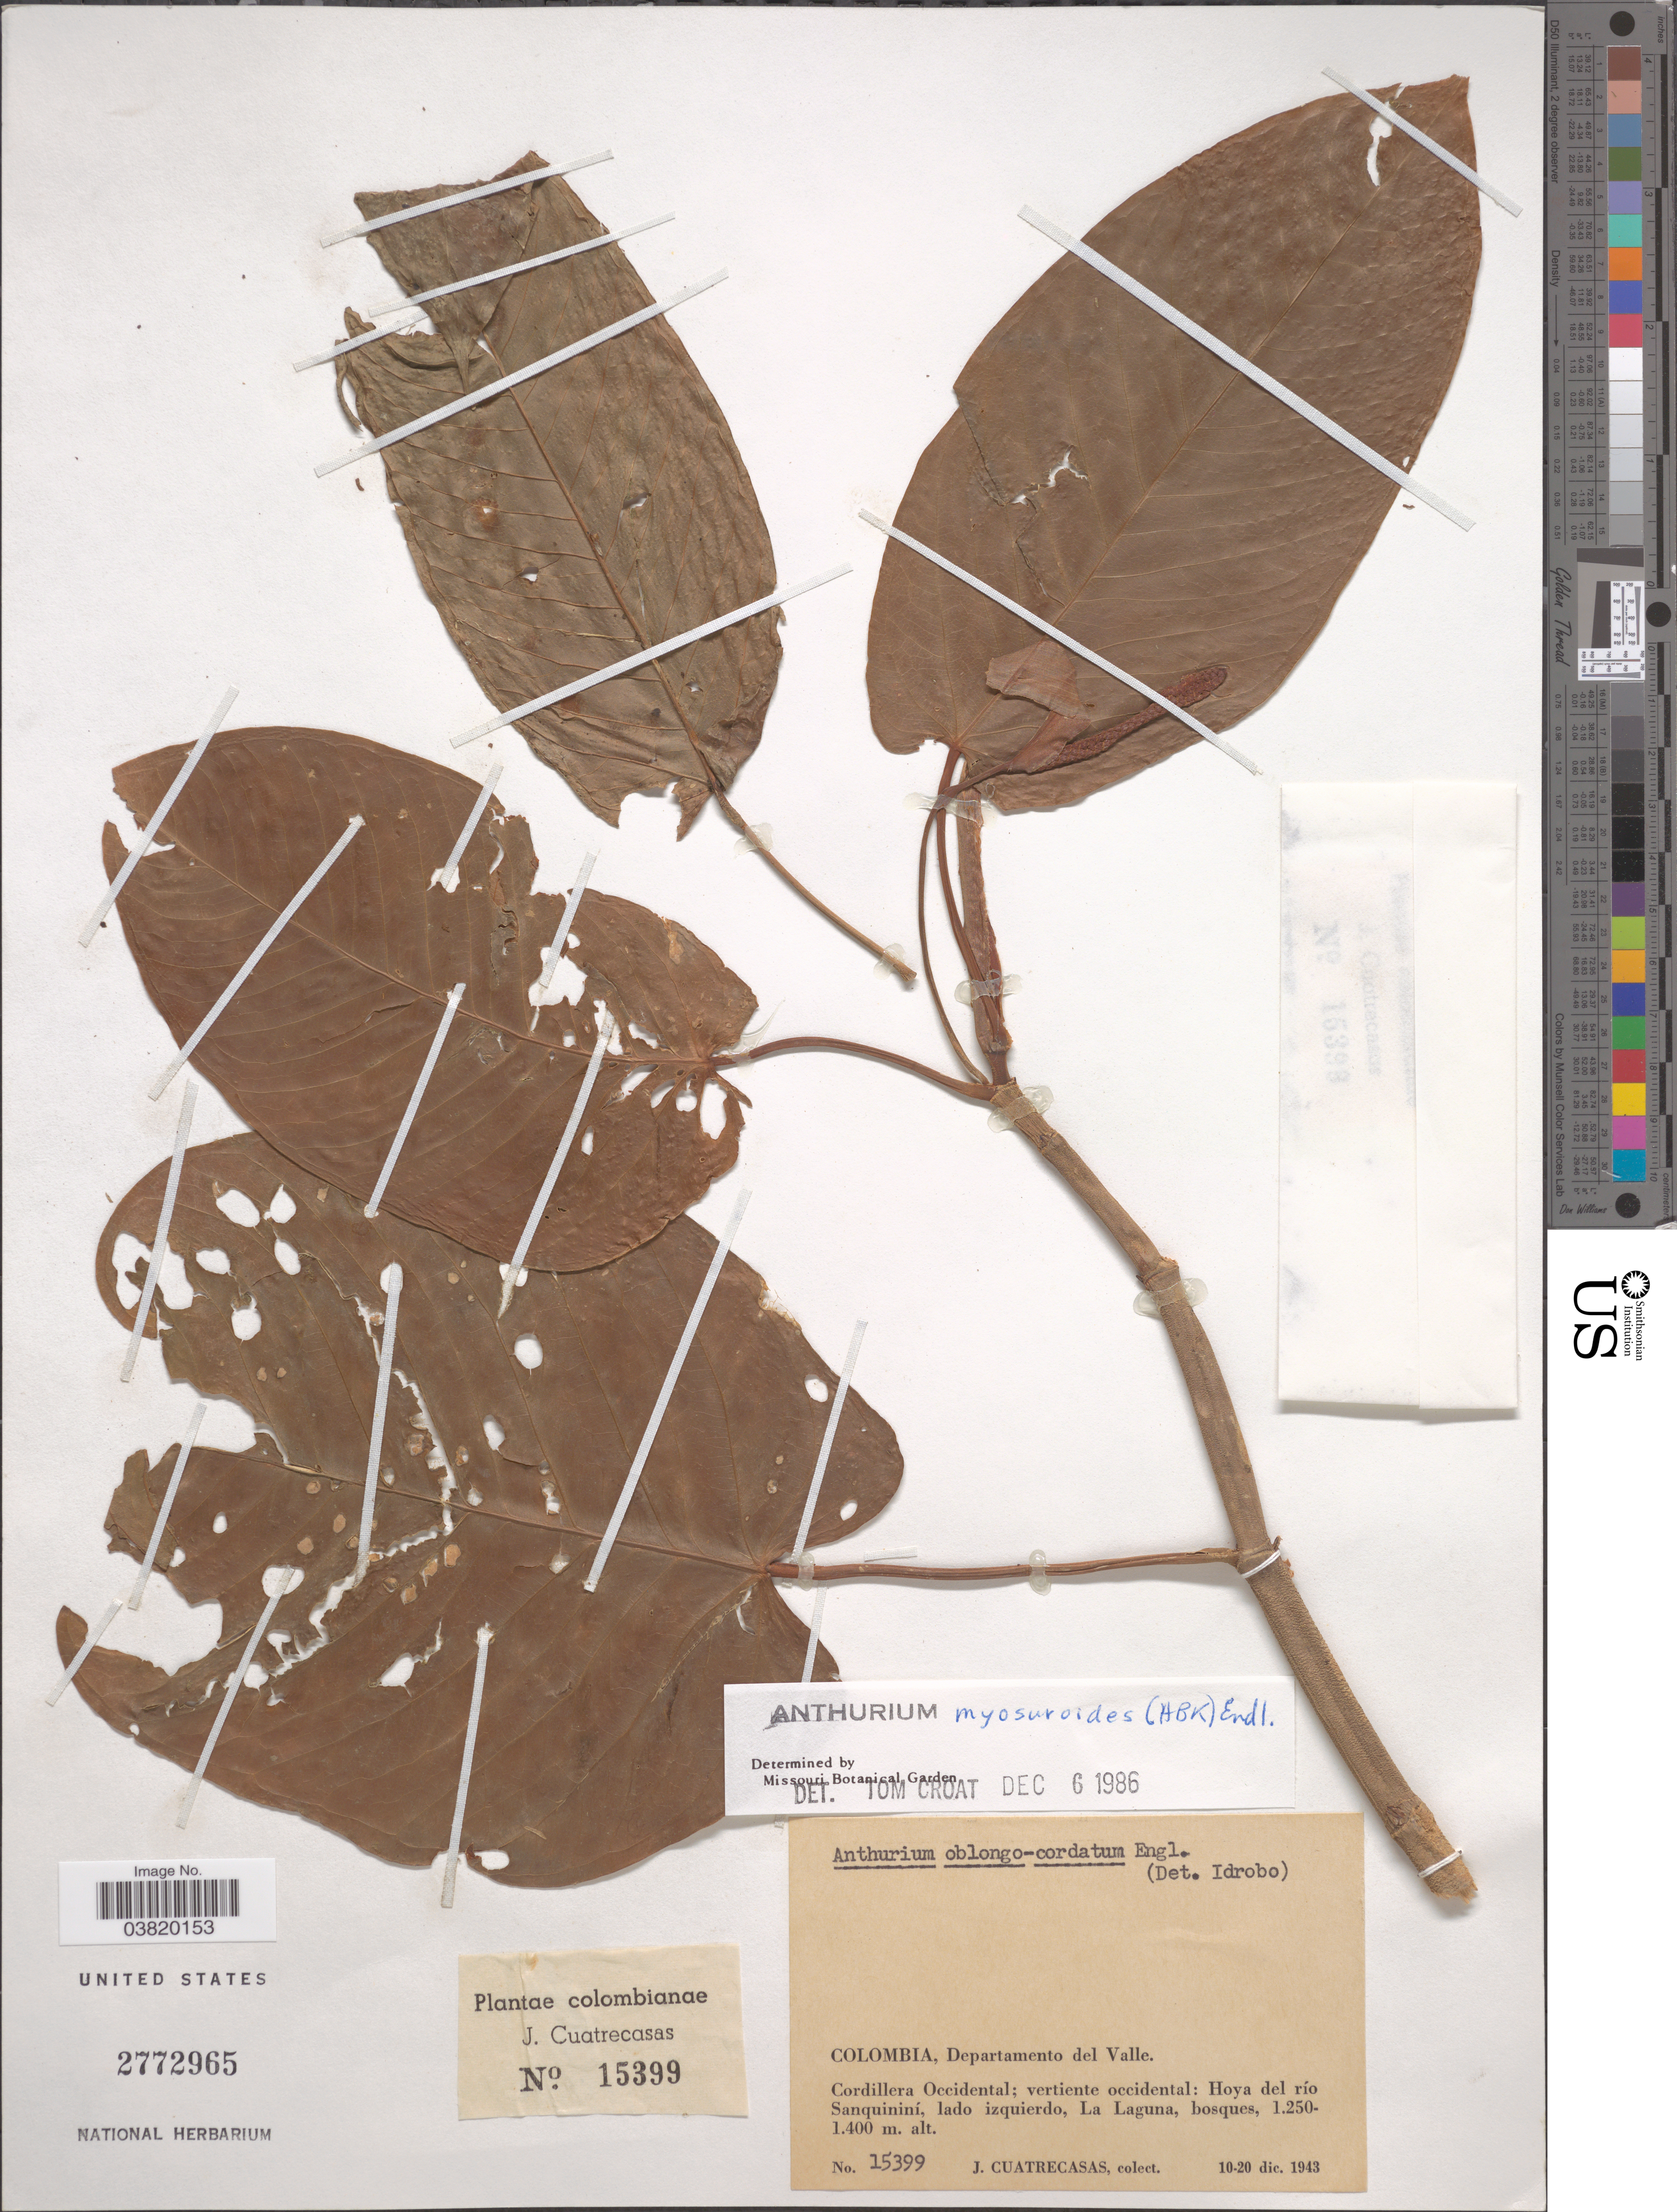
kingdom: Plantae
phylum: Tracheophyta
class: Liliopsida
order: Alismatales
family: Araceae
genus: Anthurium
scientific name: Anthurium myosuroides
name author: (Kunth) Endl.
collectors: J. Cuatrecasas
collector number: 15399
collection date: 1943-12-10/1943-12-20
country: Colombia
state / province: Valle del Cauca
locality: Departamento del Valle. Cordillera Occidental; vertiente occidental: Hoya del río Sanquininí, lado izquierdo, La Laguna.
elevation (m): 1250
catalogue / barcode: US 2772965